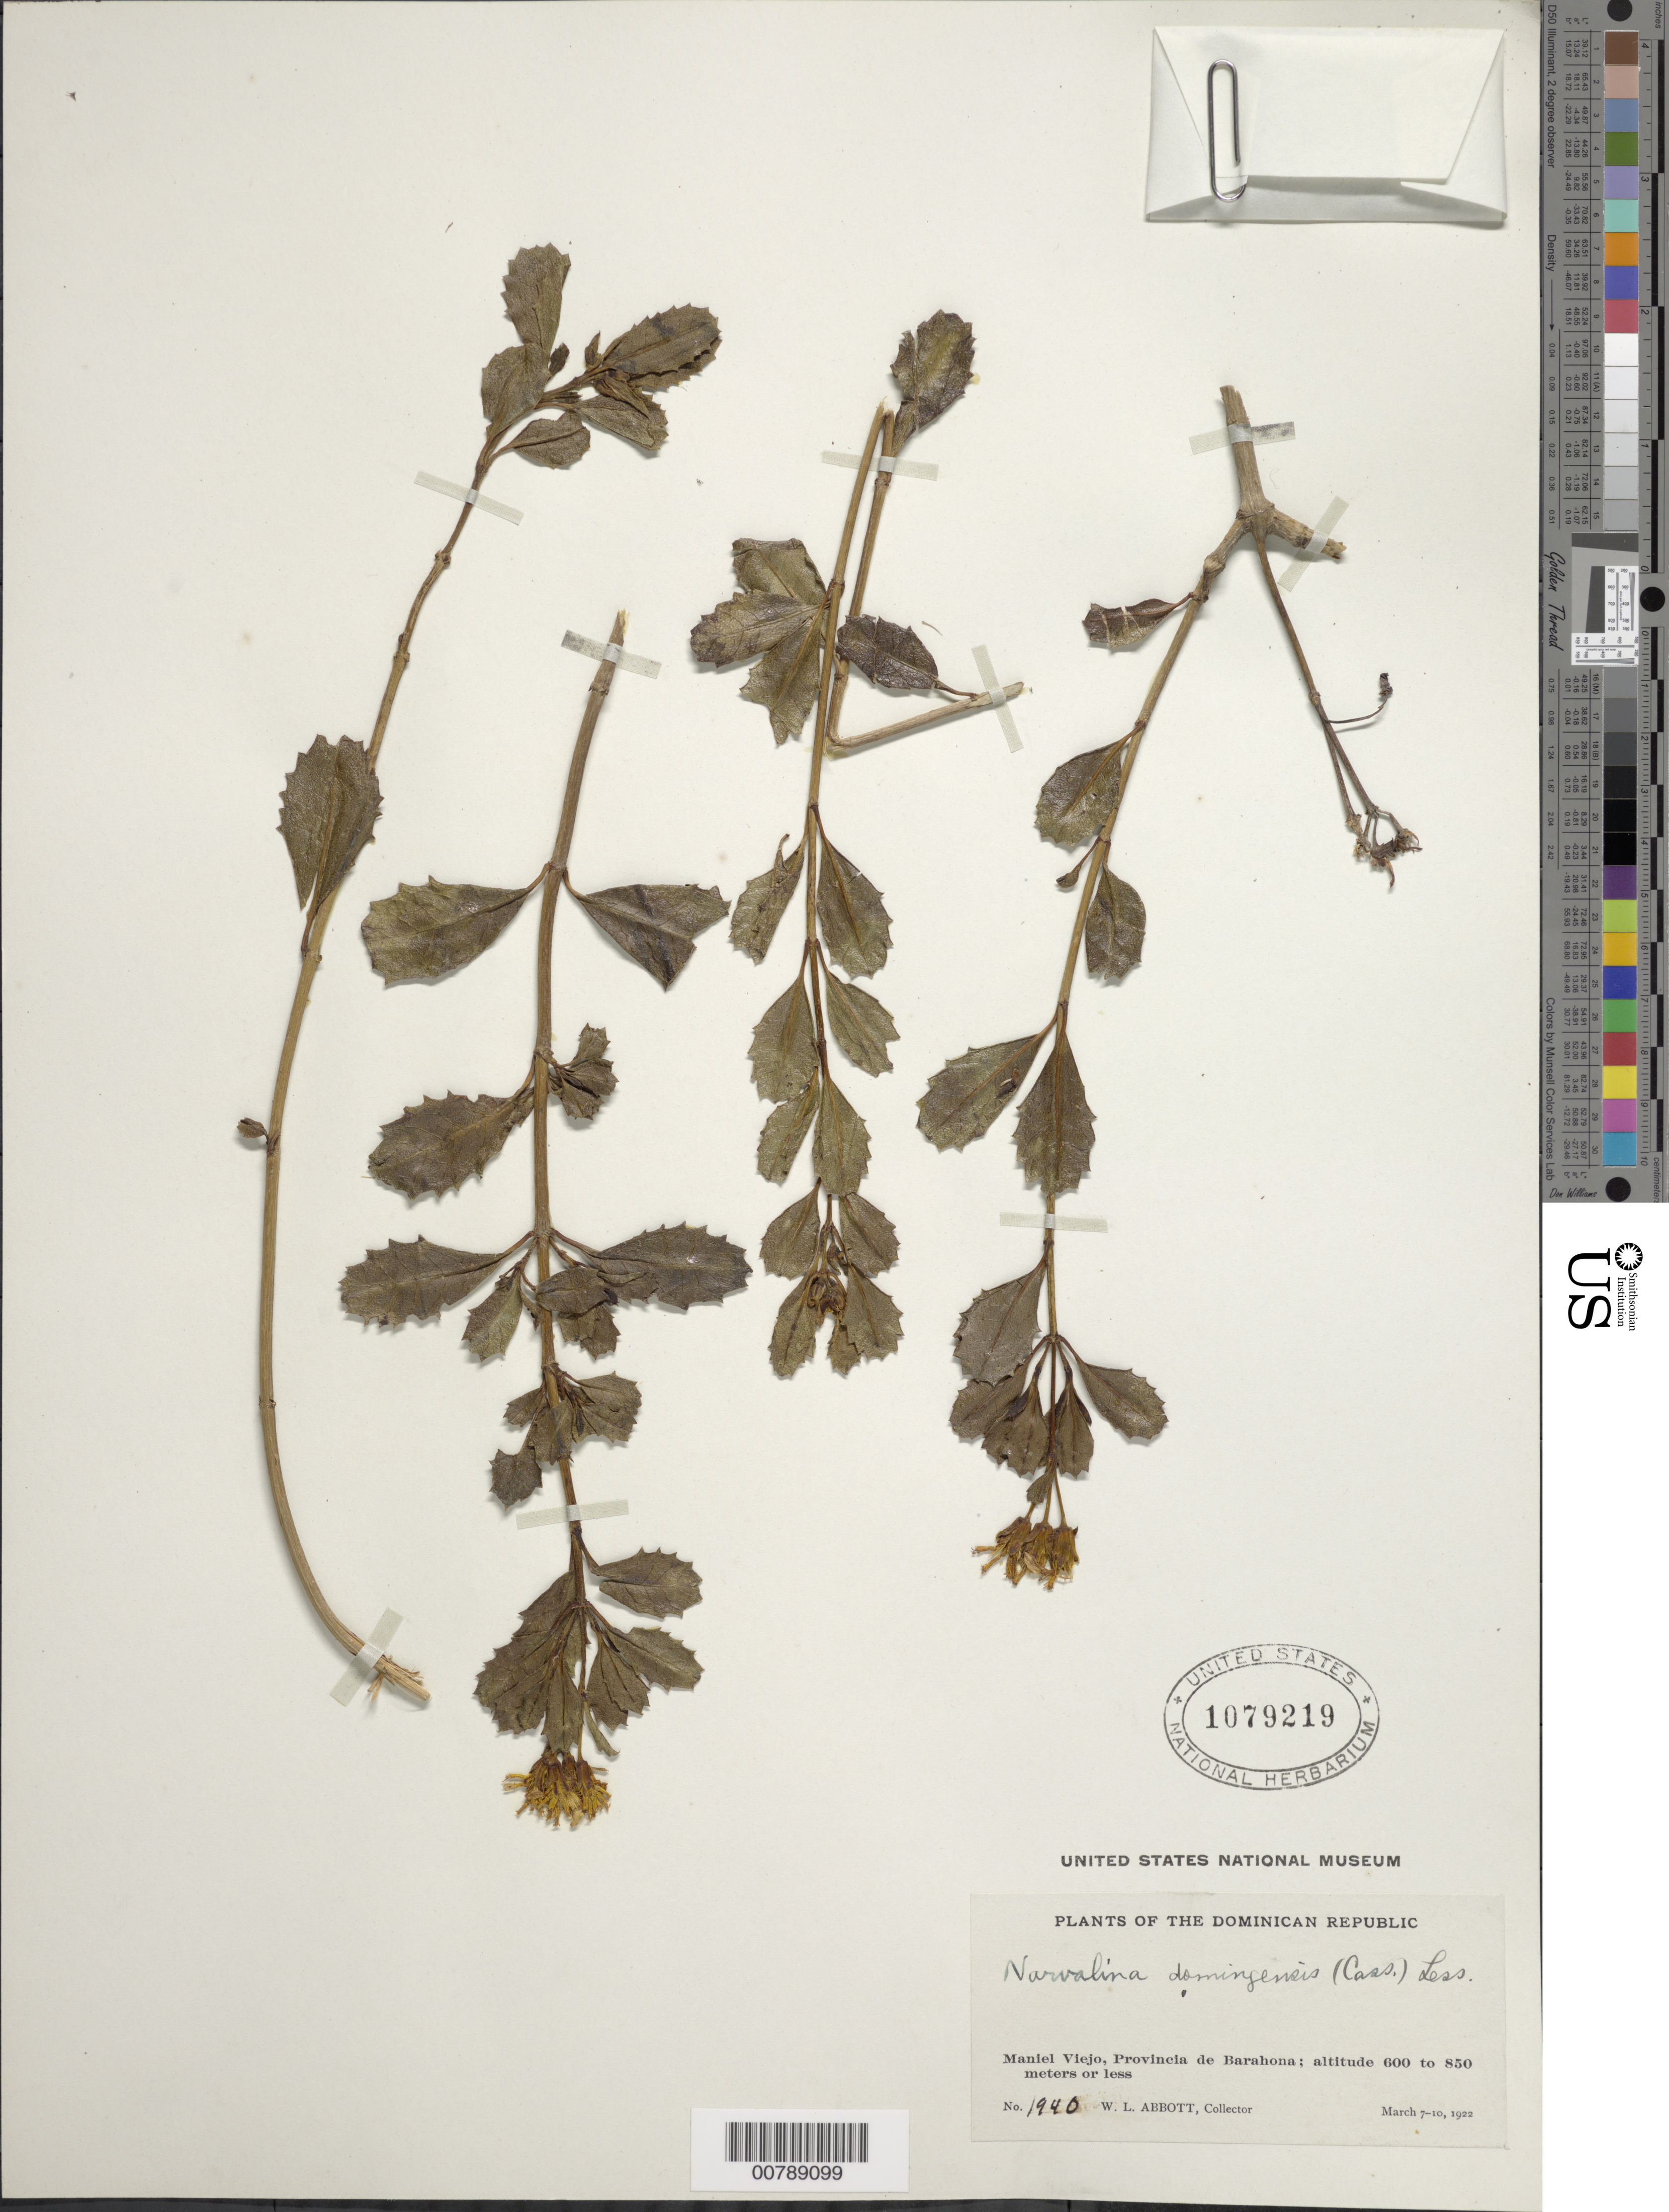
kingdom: Plantae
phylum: Tracheophyta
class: Magnoliopsida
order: Asterales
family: Asteraceae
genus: Narvalina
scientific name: Narvalina domingensis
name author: (Cass.) Less.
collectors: W. L. Abbott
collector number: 1940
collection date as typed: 07 Mar 1922 to 10 Mar 1922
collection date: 1922-03-07/1922-03-10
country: Dominican Republic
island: Hispaniola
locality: Maniel Viejo, Provincia de Barahona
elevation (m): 600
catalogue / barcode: US 1079219